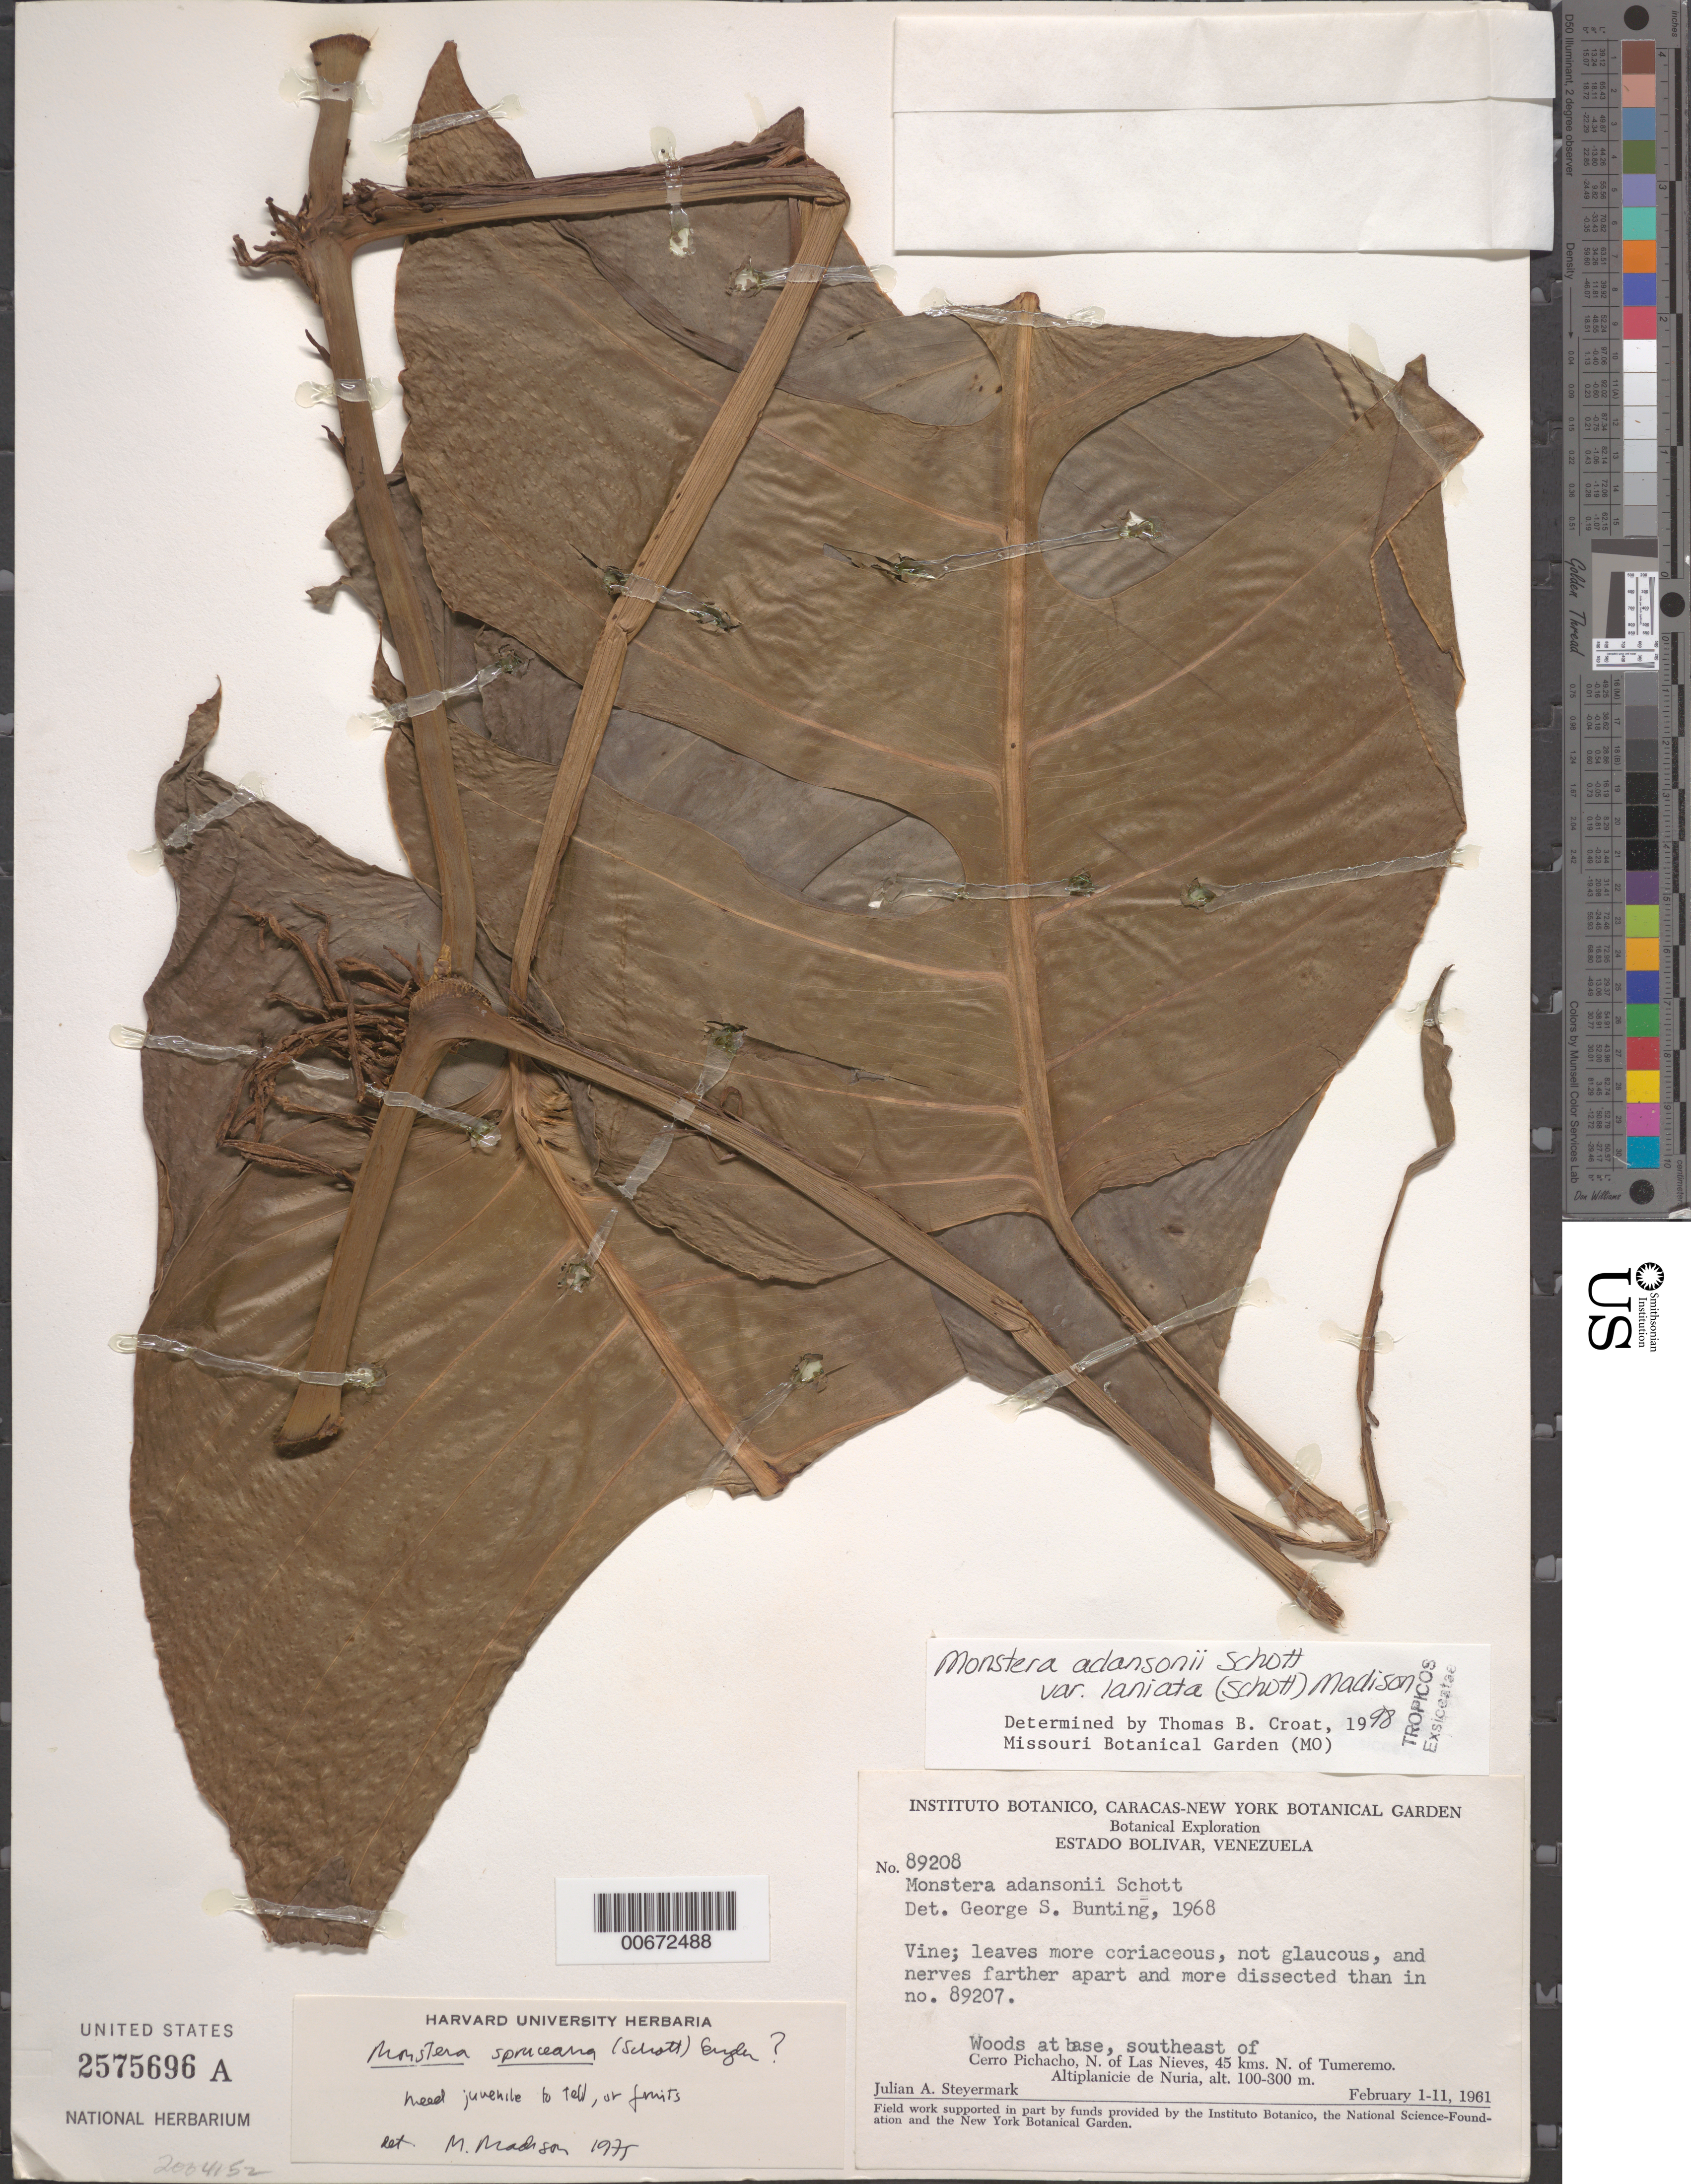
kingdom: Plantae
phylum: Tracheophyta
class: Liliopsida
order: Alismatales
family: Araceae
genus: Monstera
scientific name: Monstera adansonii var. laniata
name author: Schott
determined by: Croat, Thomas B., Missouri Botanical Garden (MO)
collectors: J. Steyermark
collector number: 89208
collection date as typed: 1-Feb-61 to 11-Feb-61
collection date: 1961-02-01/1961-02-11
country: Venezuela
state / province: Bolívar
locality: Cerro El Picacho, SE of; N of Las Nieves, 45 km N of Tumeremo, Altiplanicie de Nuria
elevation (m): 100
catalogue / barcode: US 2575696A